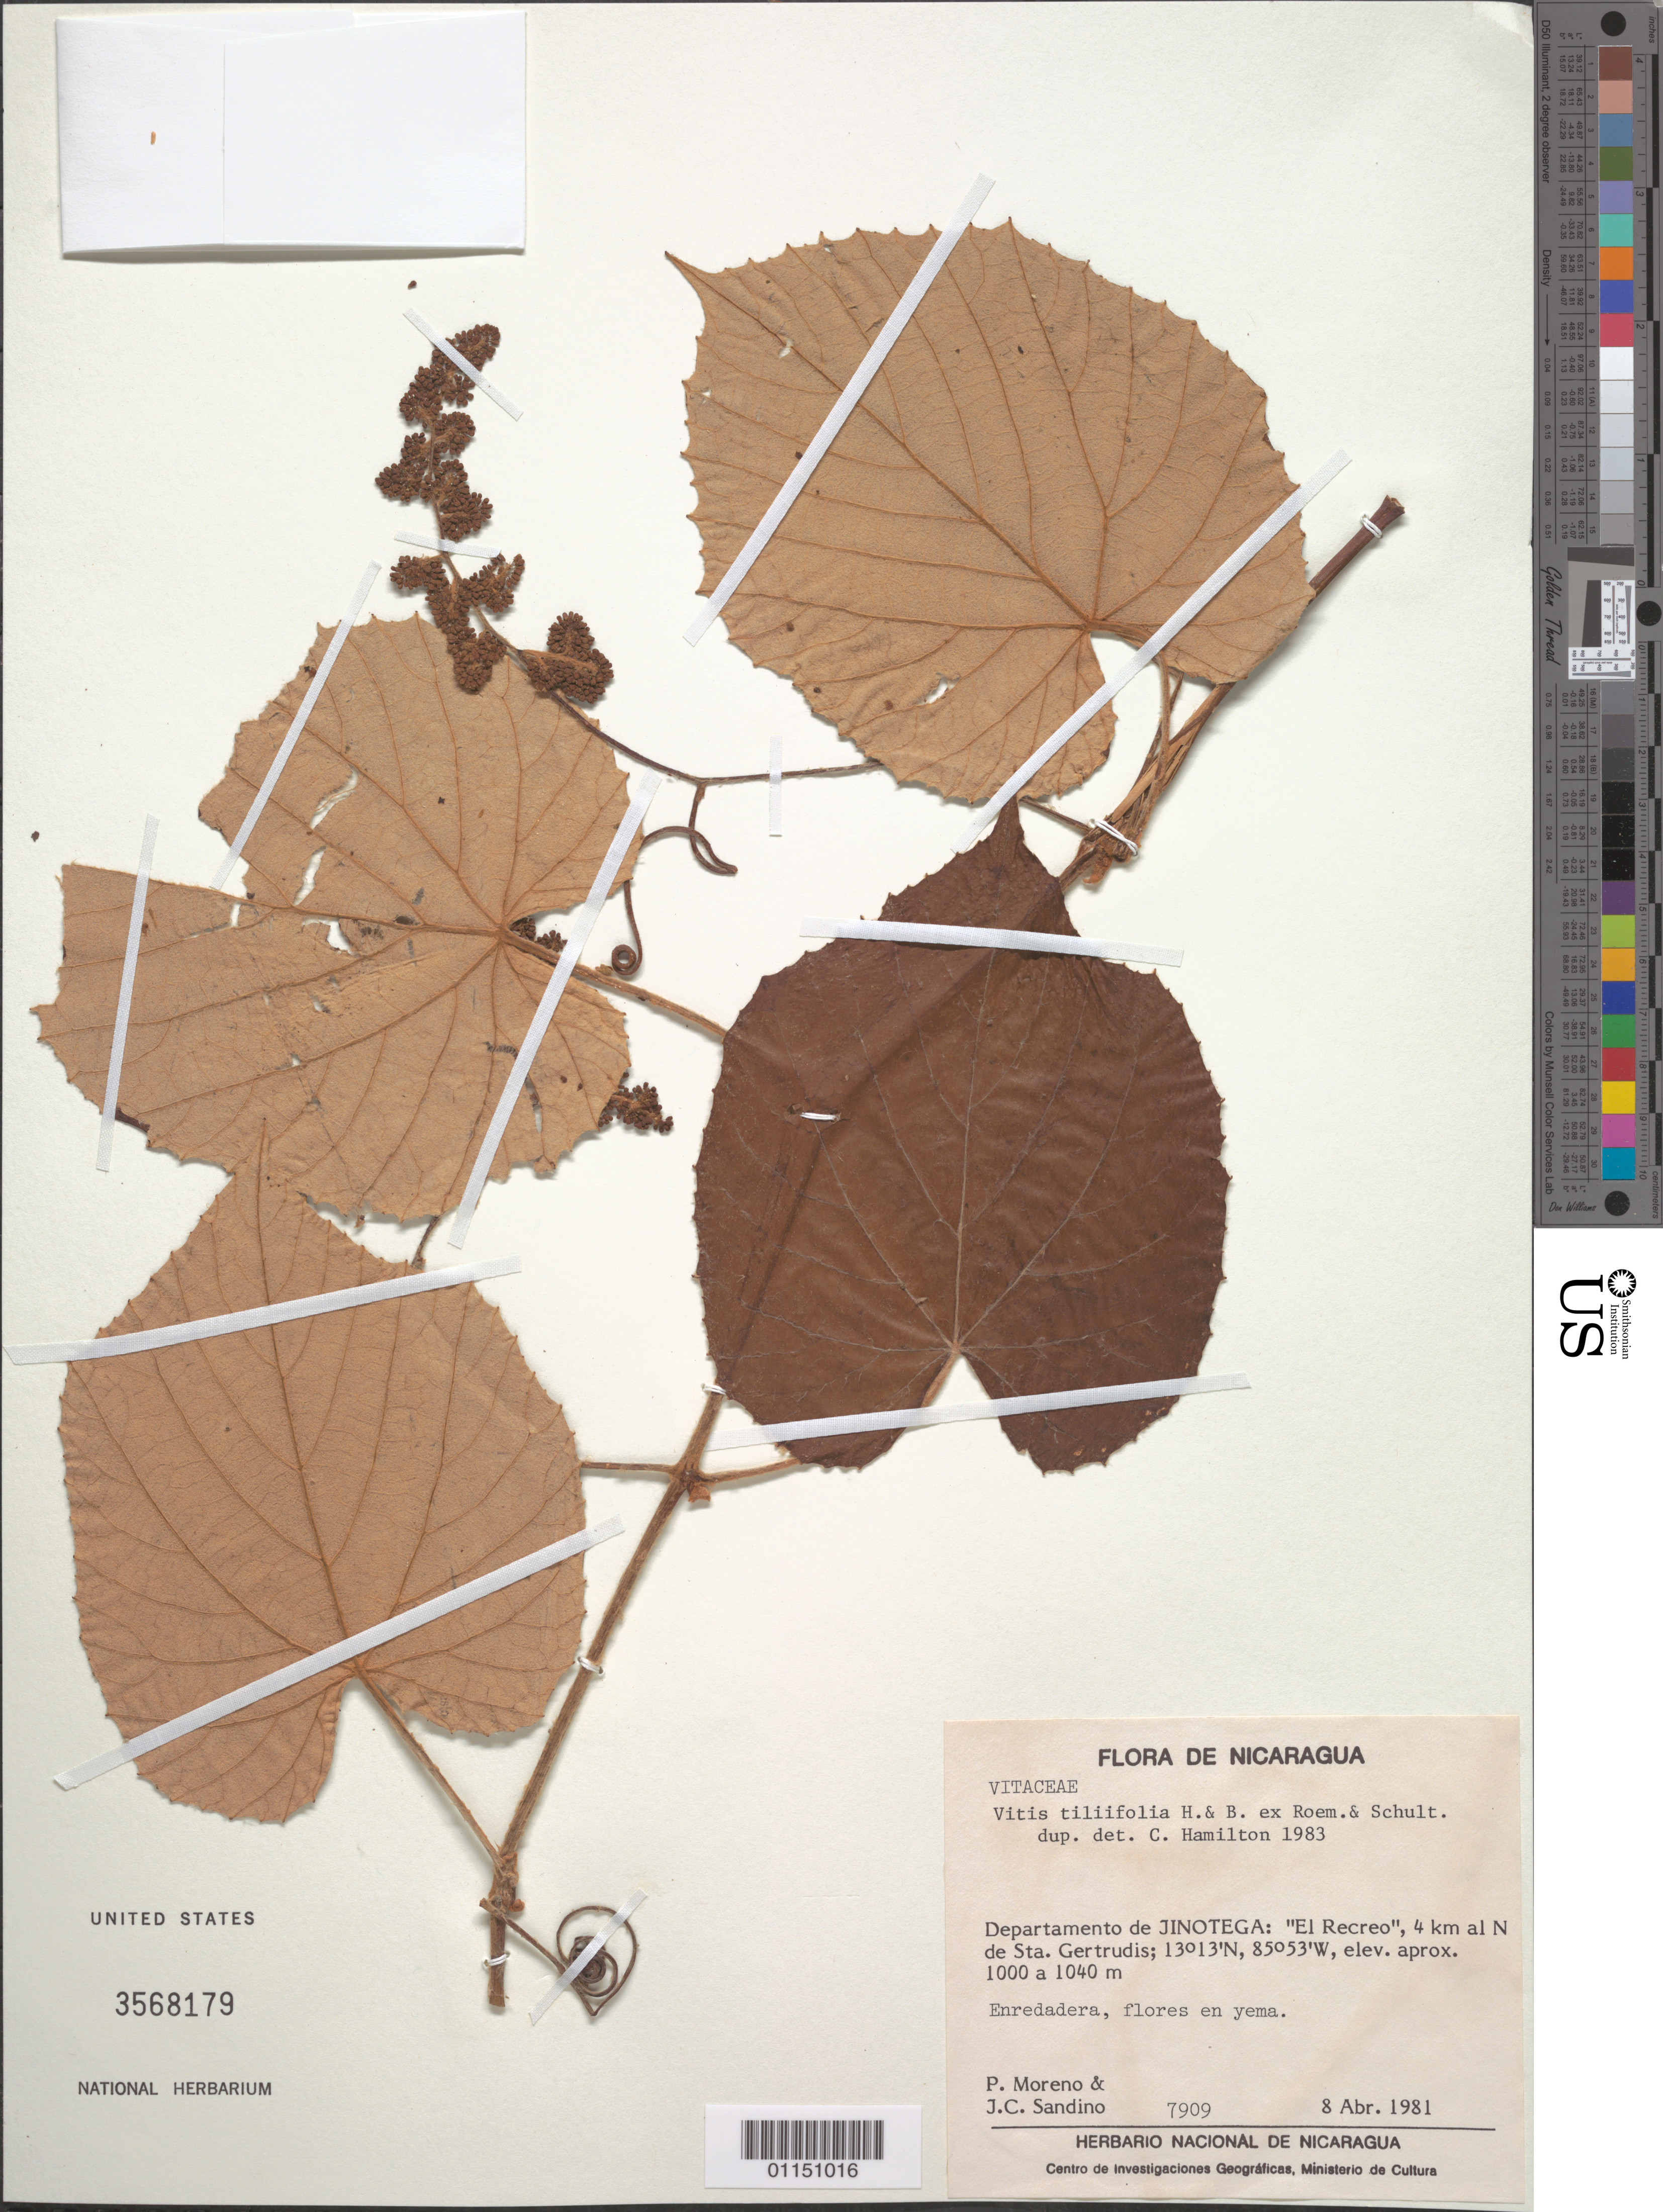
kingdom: Plantae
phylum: Tracheophyta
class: Magnoliopsida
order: Vitales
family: Vitaceae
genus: Vitis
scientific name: Vitis tiliaefolia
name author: Willd.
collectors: P. Moreno & J. Sandino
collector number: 7909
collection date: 1981-04-08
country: Nicaragua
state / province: Jinotega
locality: "El Recreo", 4 km al N de Sta. Gertrudis.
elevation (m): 1000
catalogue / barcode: US 3568179